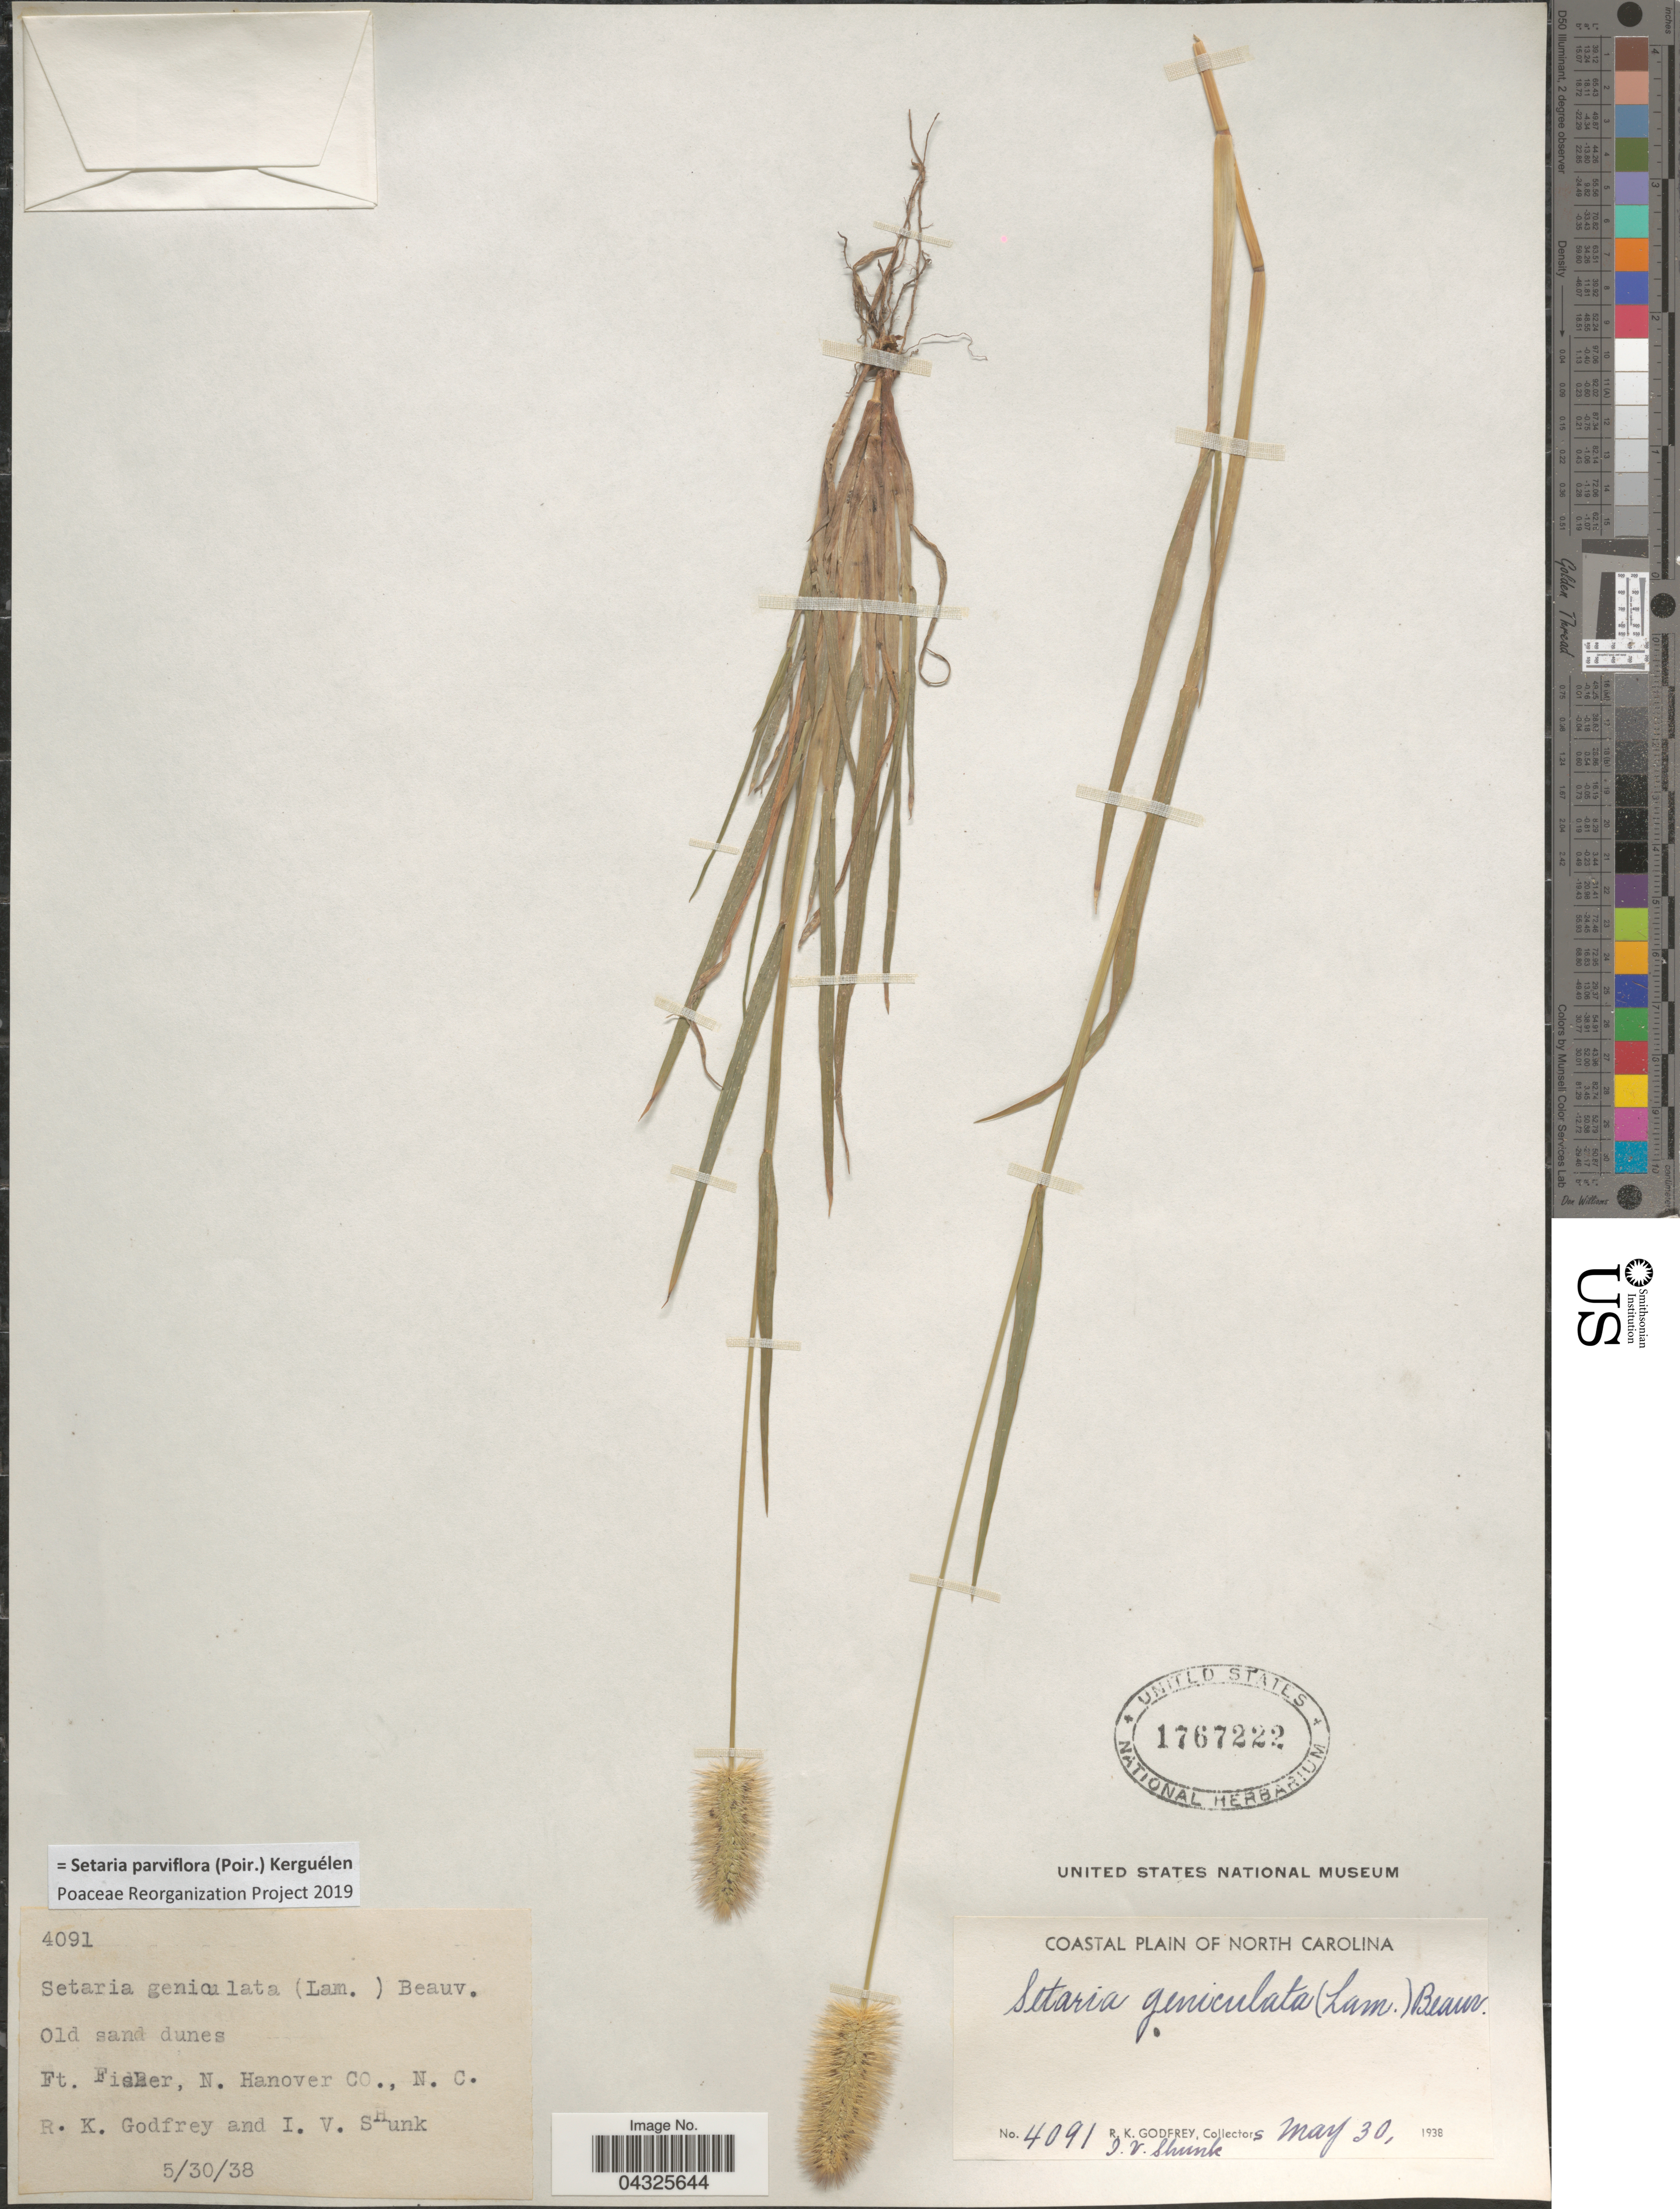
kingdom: Plantae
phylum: Tracheophyta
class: Liliopsida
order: Poales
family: Poaceae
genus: Setaria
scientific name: Setaria parviflora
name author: (Poir.) Kerguélen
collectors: R. K. Godfrey & I. Shunk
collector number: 4091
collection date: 1938-05-30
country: United States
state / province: North Carolina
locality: Coastal Plain of North Carolina. Ft. Fisher, N. Hanover Co.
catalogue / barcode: US 1767222